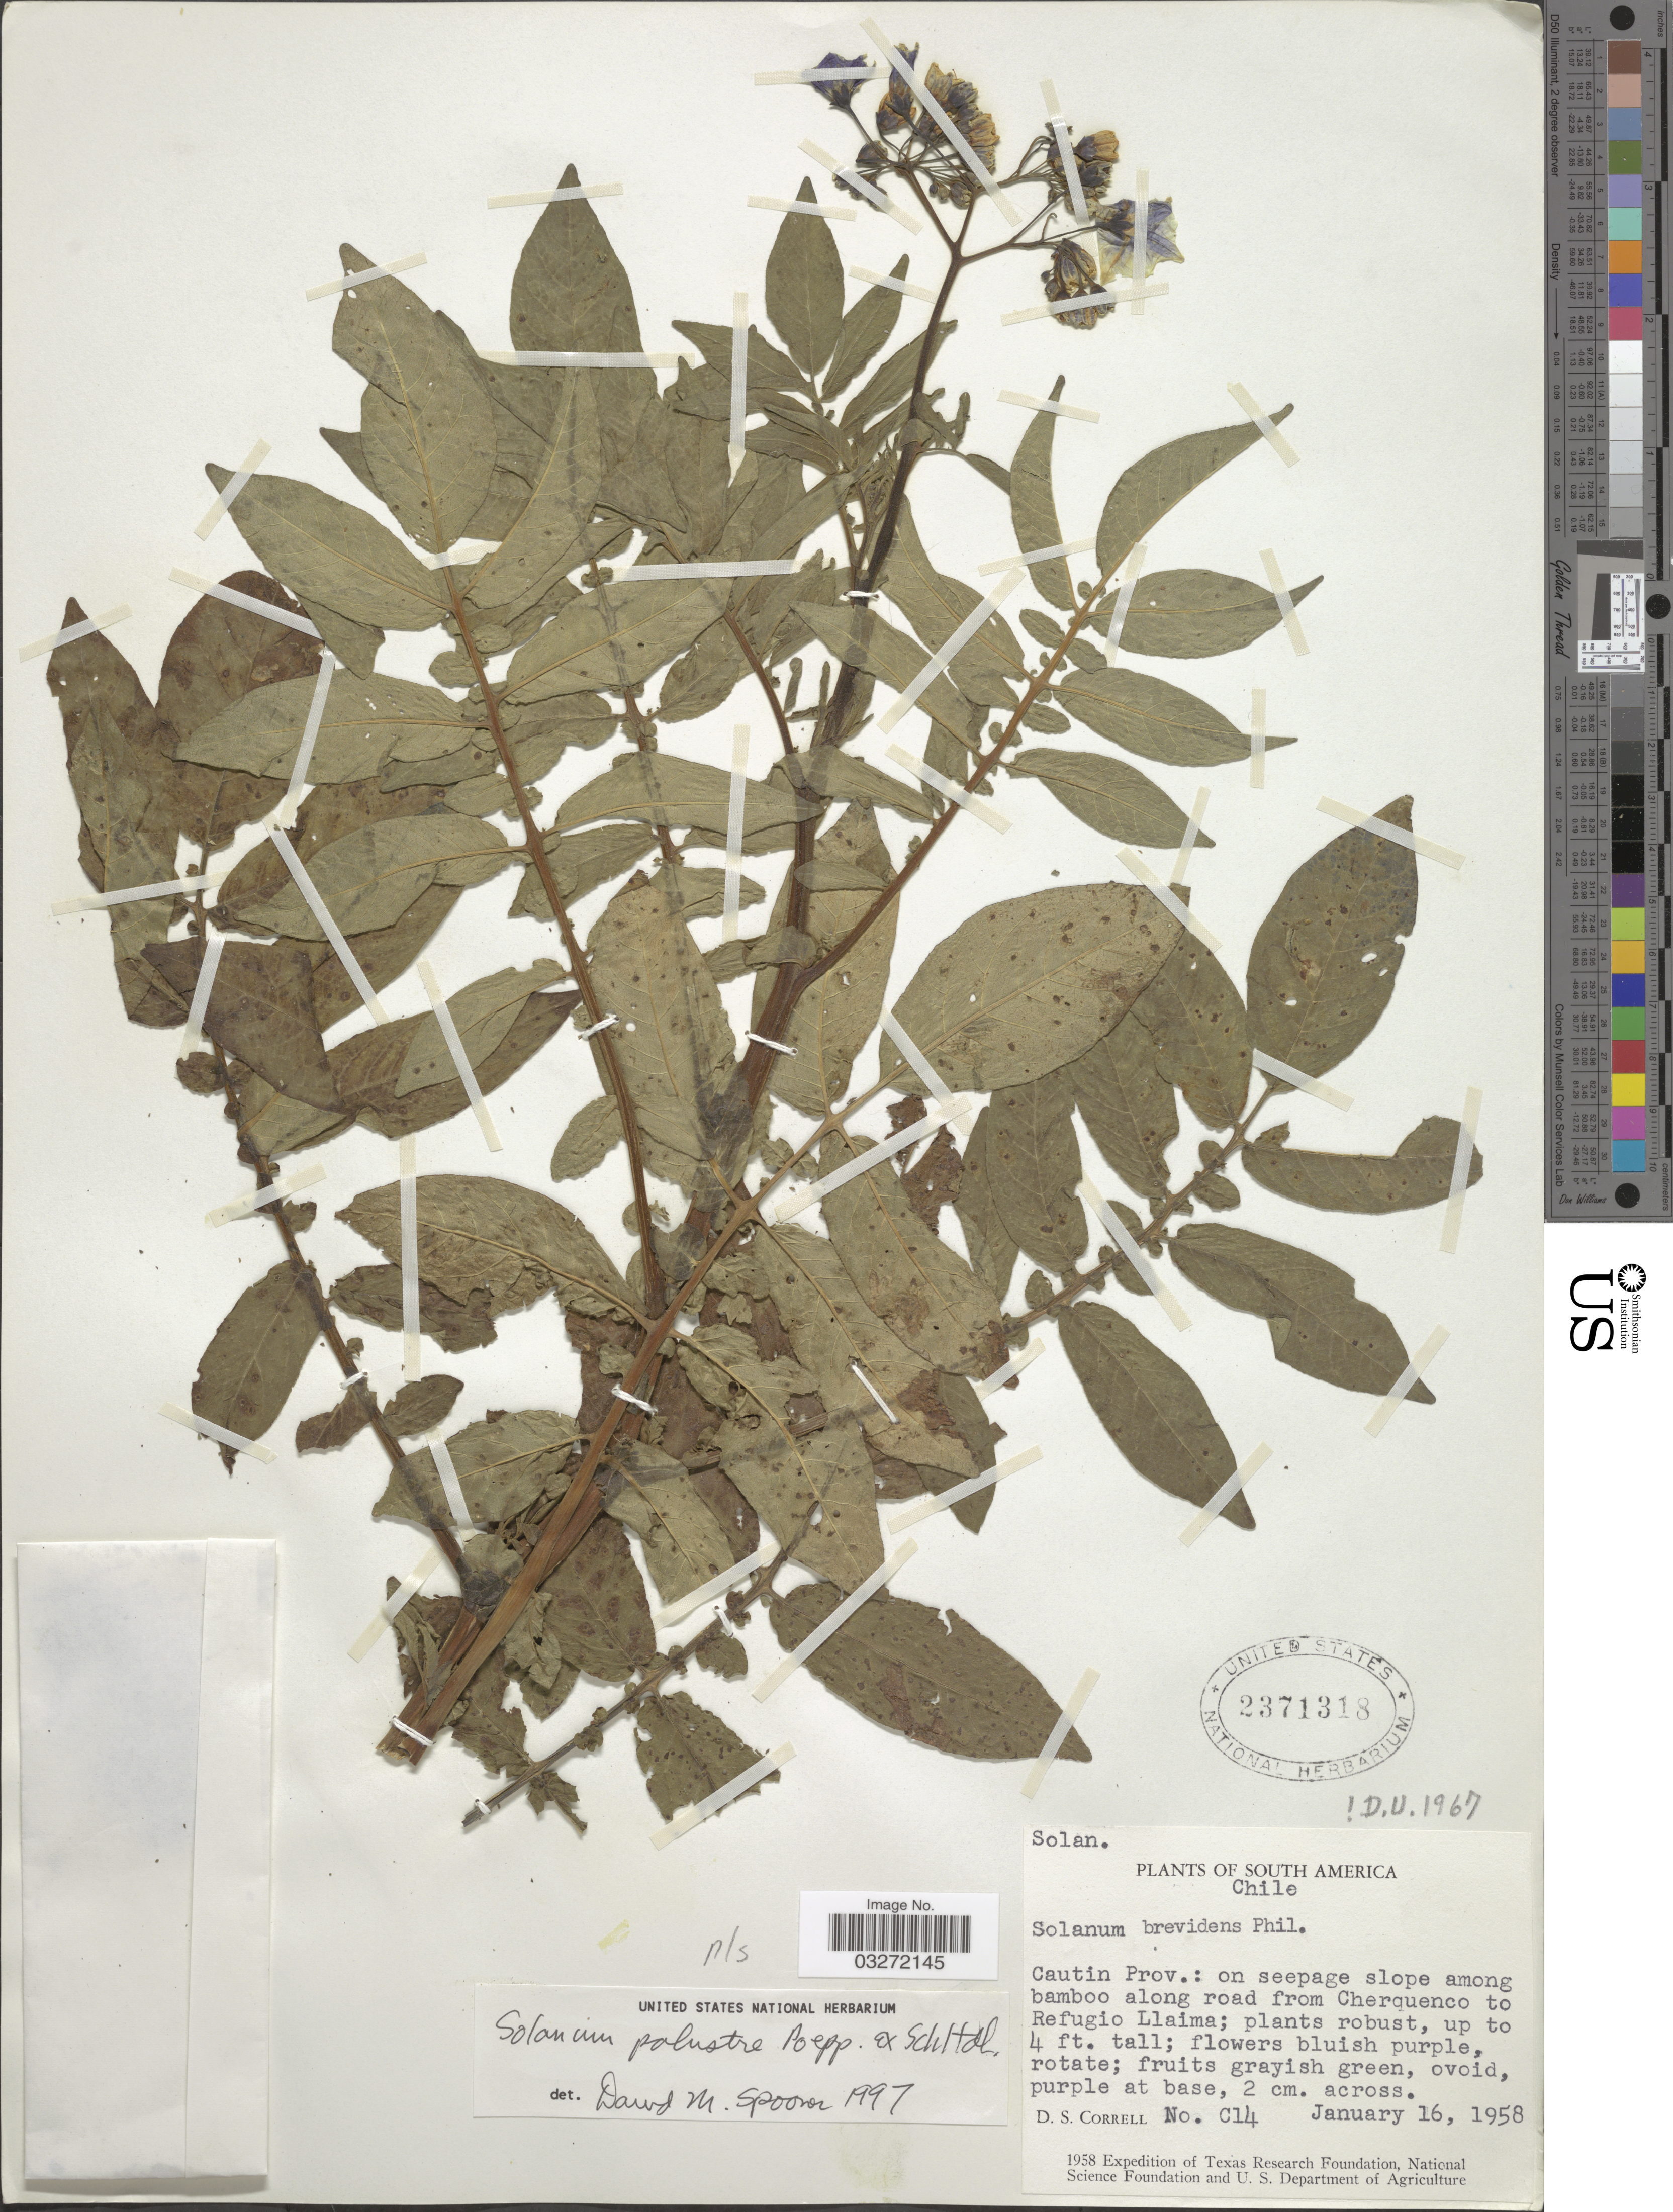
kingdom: Plantae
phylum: Tracheophyta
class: Magnoliopsida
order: Solanales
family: Solanaceae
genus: Solanum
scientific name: Solanum palustre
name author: Poepp. ex Schltr.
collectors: D. S. Correll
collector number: C14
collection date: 1958-01-16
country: Chile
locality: Cautin Prov.: on seepage slope among bamboo along road from Cherquenco to Refugio Llaima.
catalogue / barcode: US 2371318